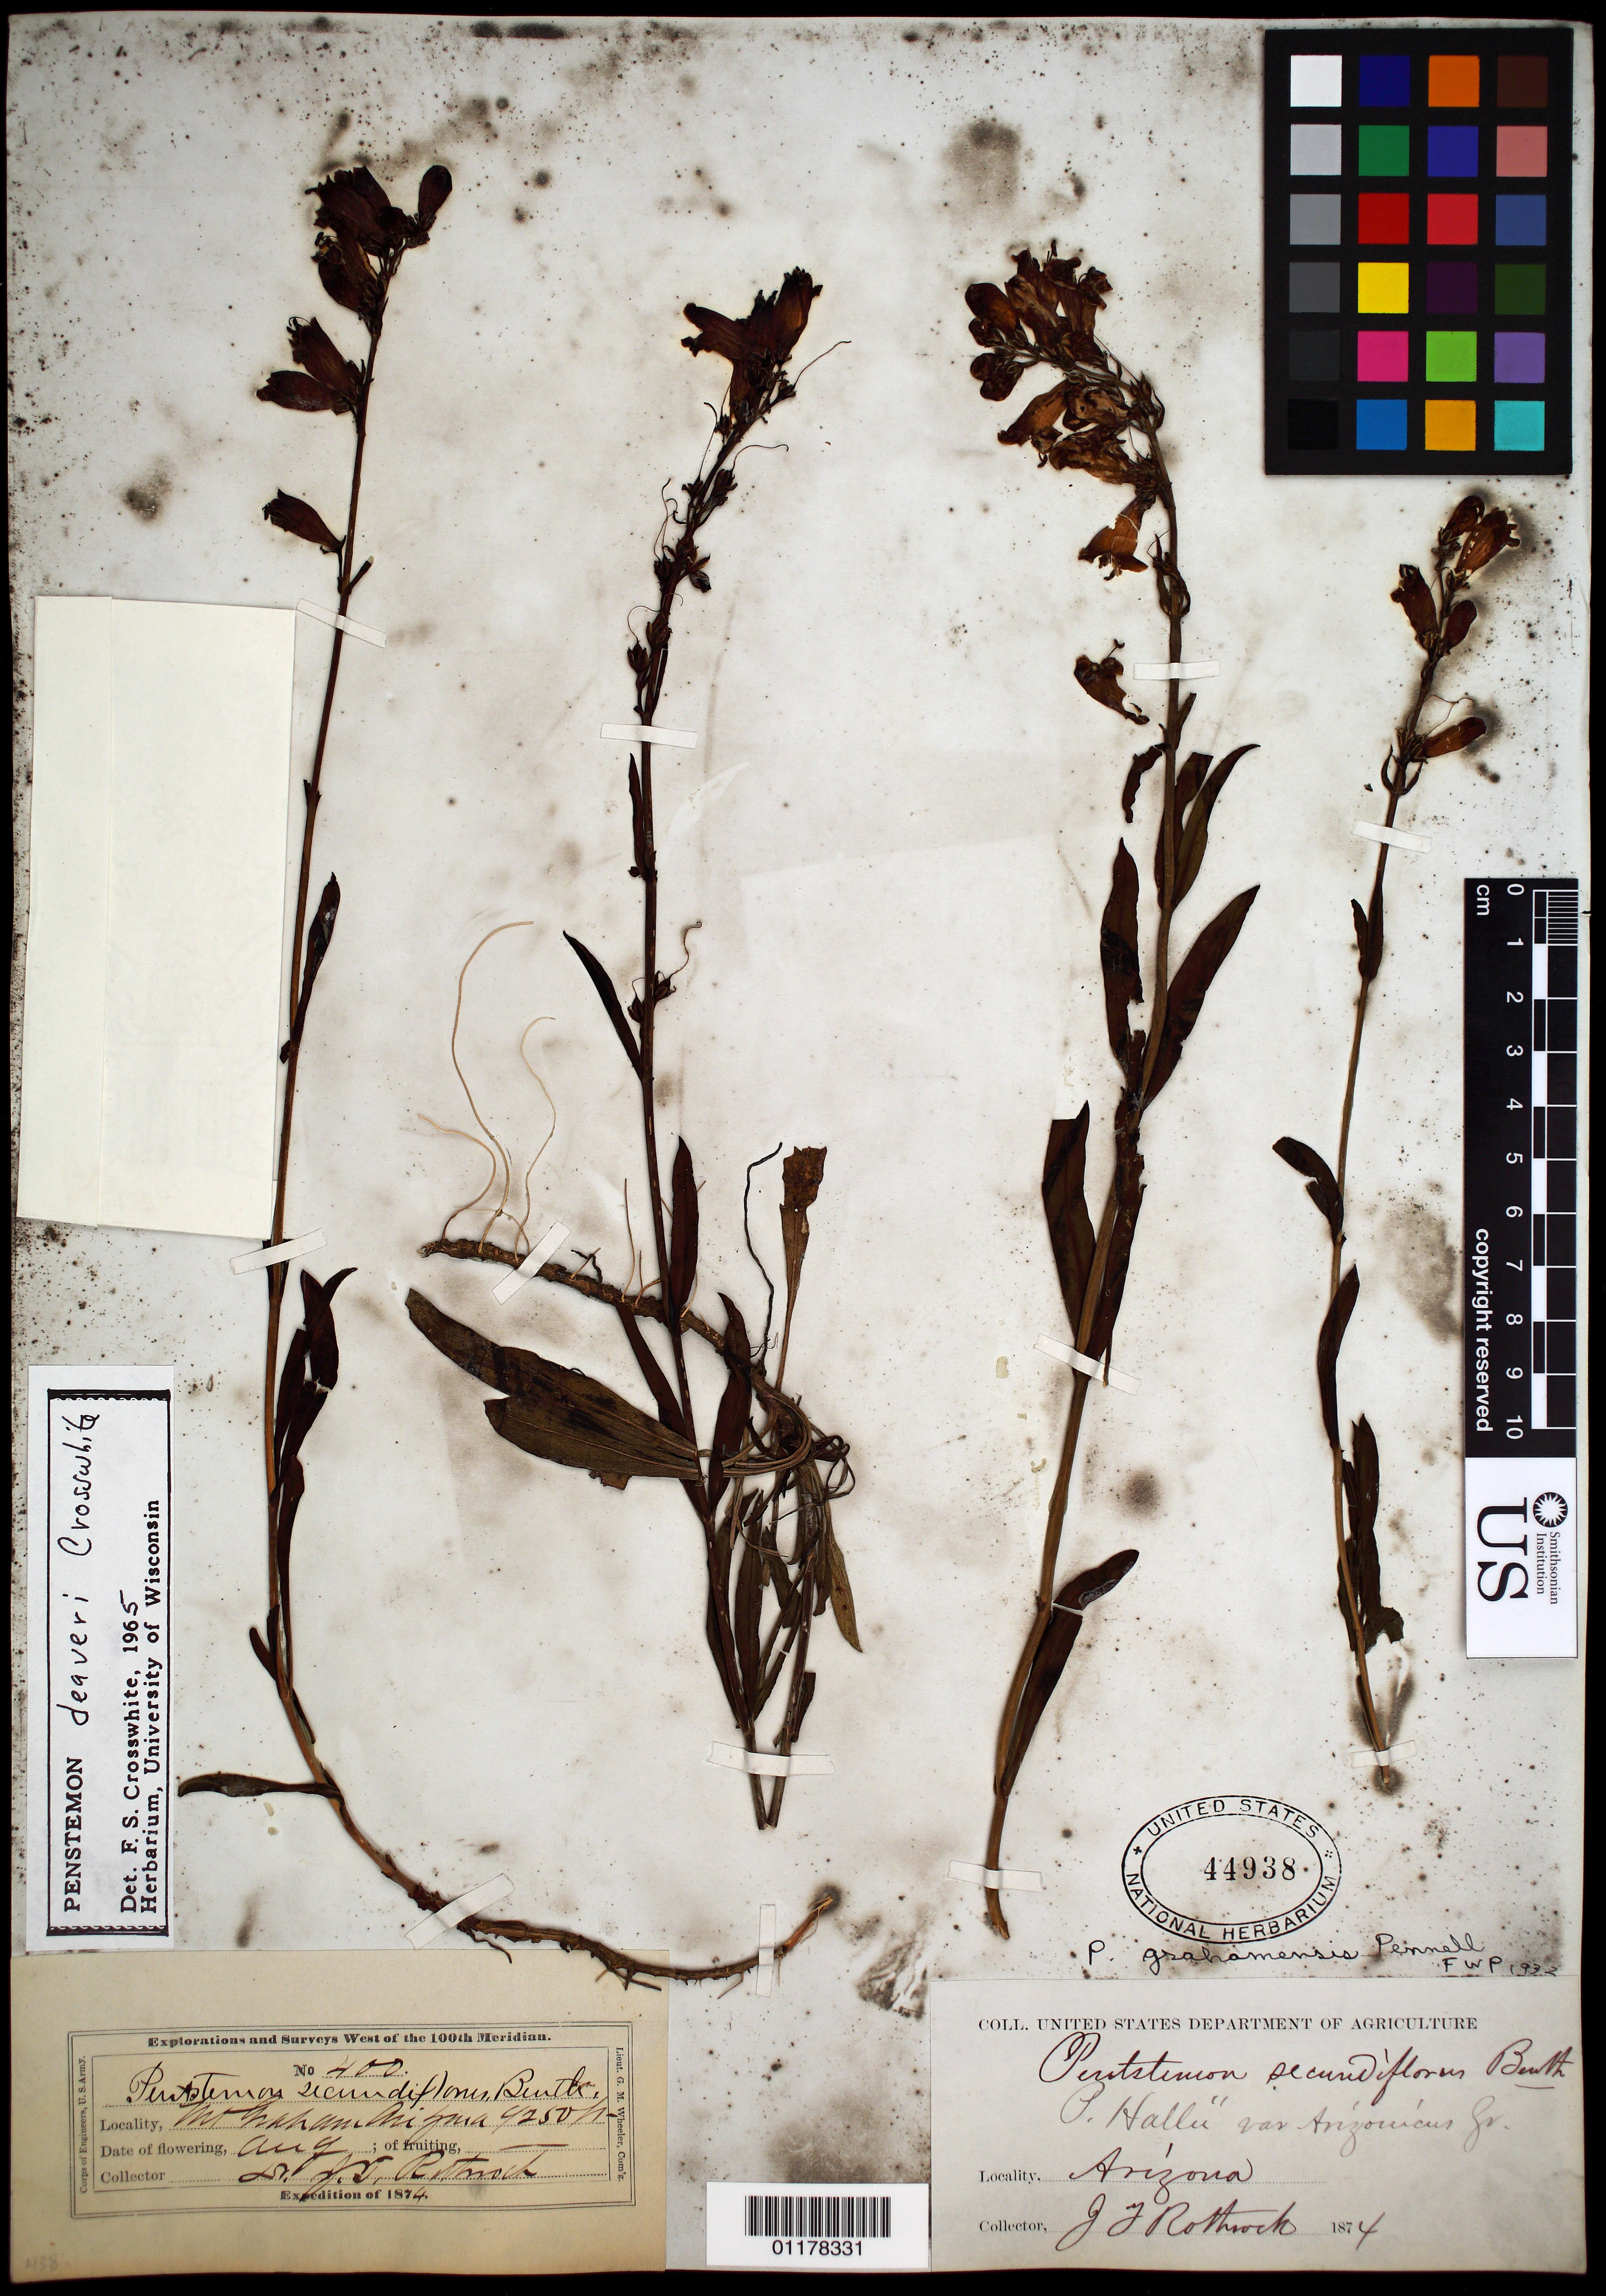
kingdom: Plantae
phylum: Tracheophyta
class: Magnoliopsida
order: Lamiales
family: Plantaginaceae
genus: Penstemon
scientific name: Penstemon deaveri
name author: Crosswh.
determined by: Crosswhite, F. S.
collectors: J. T. Rothrock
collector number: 400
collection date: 1874-08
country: United States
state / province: Arizona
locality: Mt. Graham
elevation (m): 2819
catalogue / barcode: US 44938